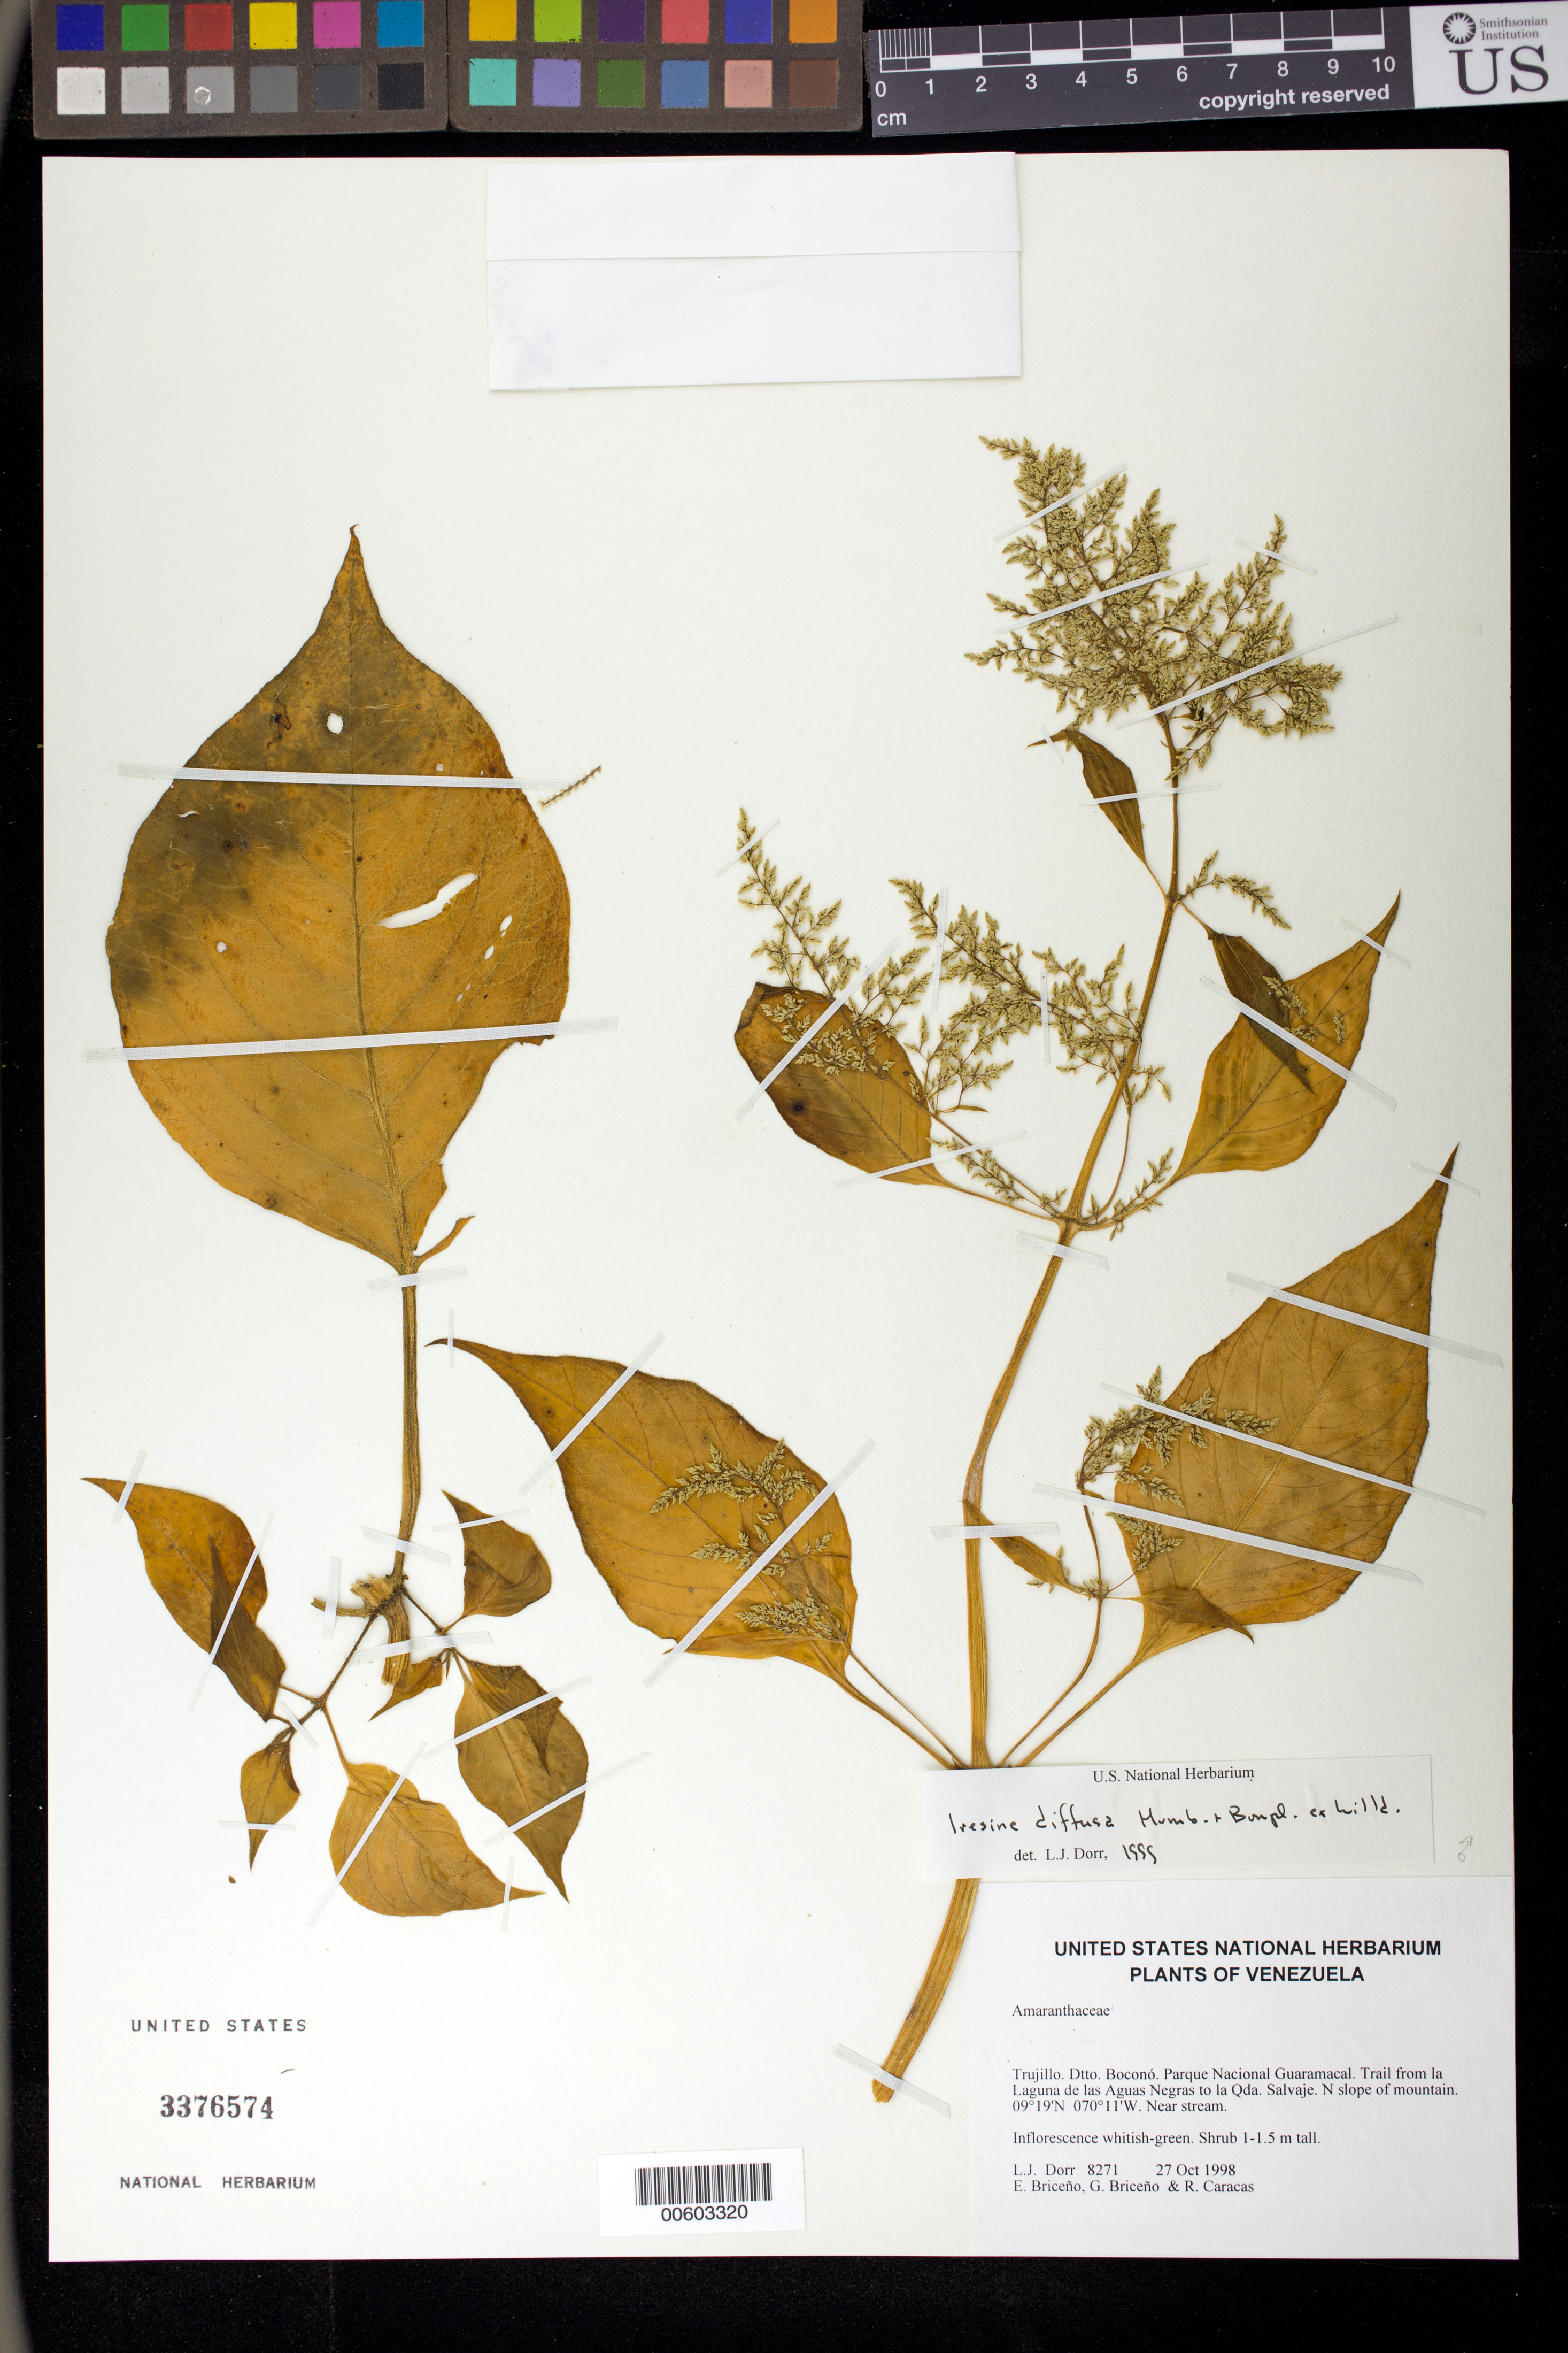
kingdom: Plantae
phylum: Tracheophyta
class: Magnoliopsida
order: Caryophyllales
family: Amaranthaceae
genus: Iresine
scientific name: Iresine diffusa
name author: Humb. & Bonpl. ex Willd.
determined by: Dorr, L. J., (BOT), Smithsonian Institution - National Museum of Natural History (UNITED STATES)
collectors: L. J. Dorr, E. Briceño, G. Briceño & R. Caracas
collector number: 8271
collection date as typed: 27 Oct 1998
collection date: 1998-10-27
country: Venezuela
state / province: Trujillo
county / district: Boconó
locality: Parque Nacional Guaramacal. Trail from la Laguna de las Aguas Negras to la Qda. Salvaje. N slope of mountain.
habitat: Near stream.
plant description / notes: MO, NY, PORT, US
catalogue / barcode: US 3376574